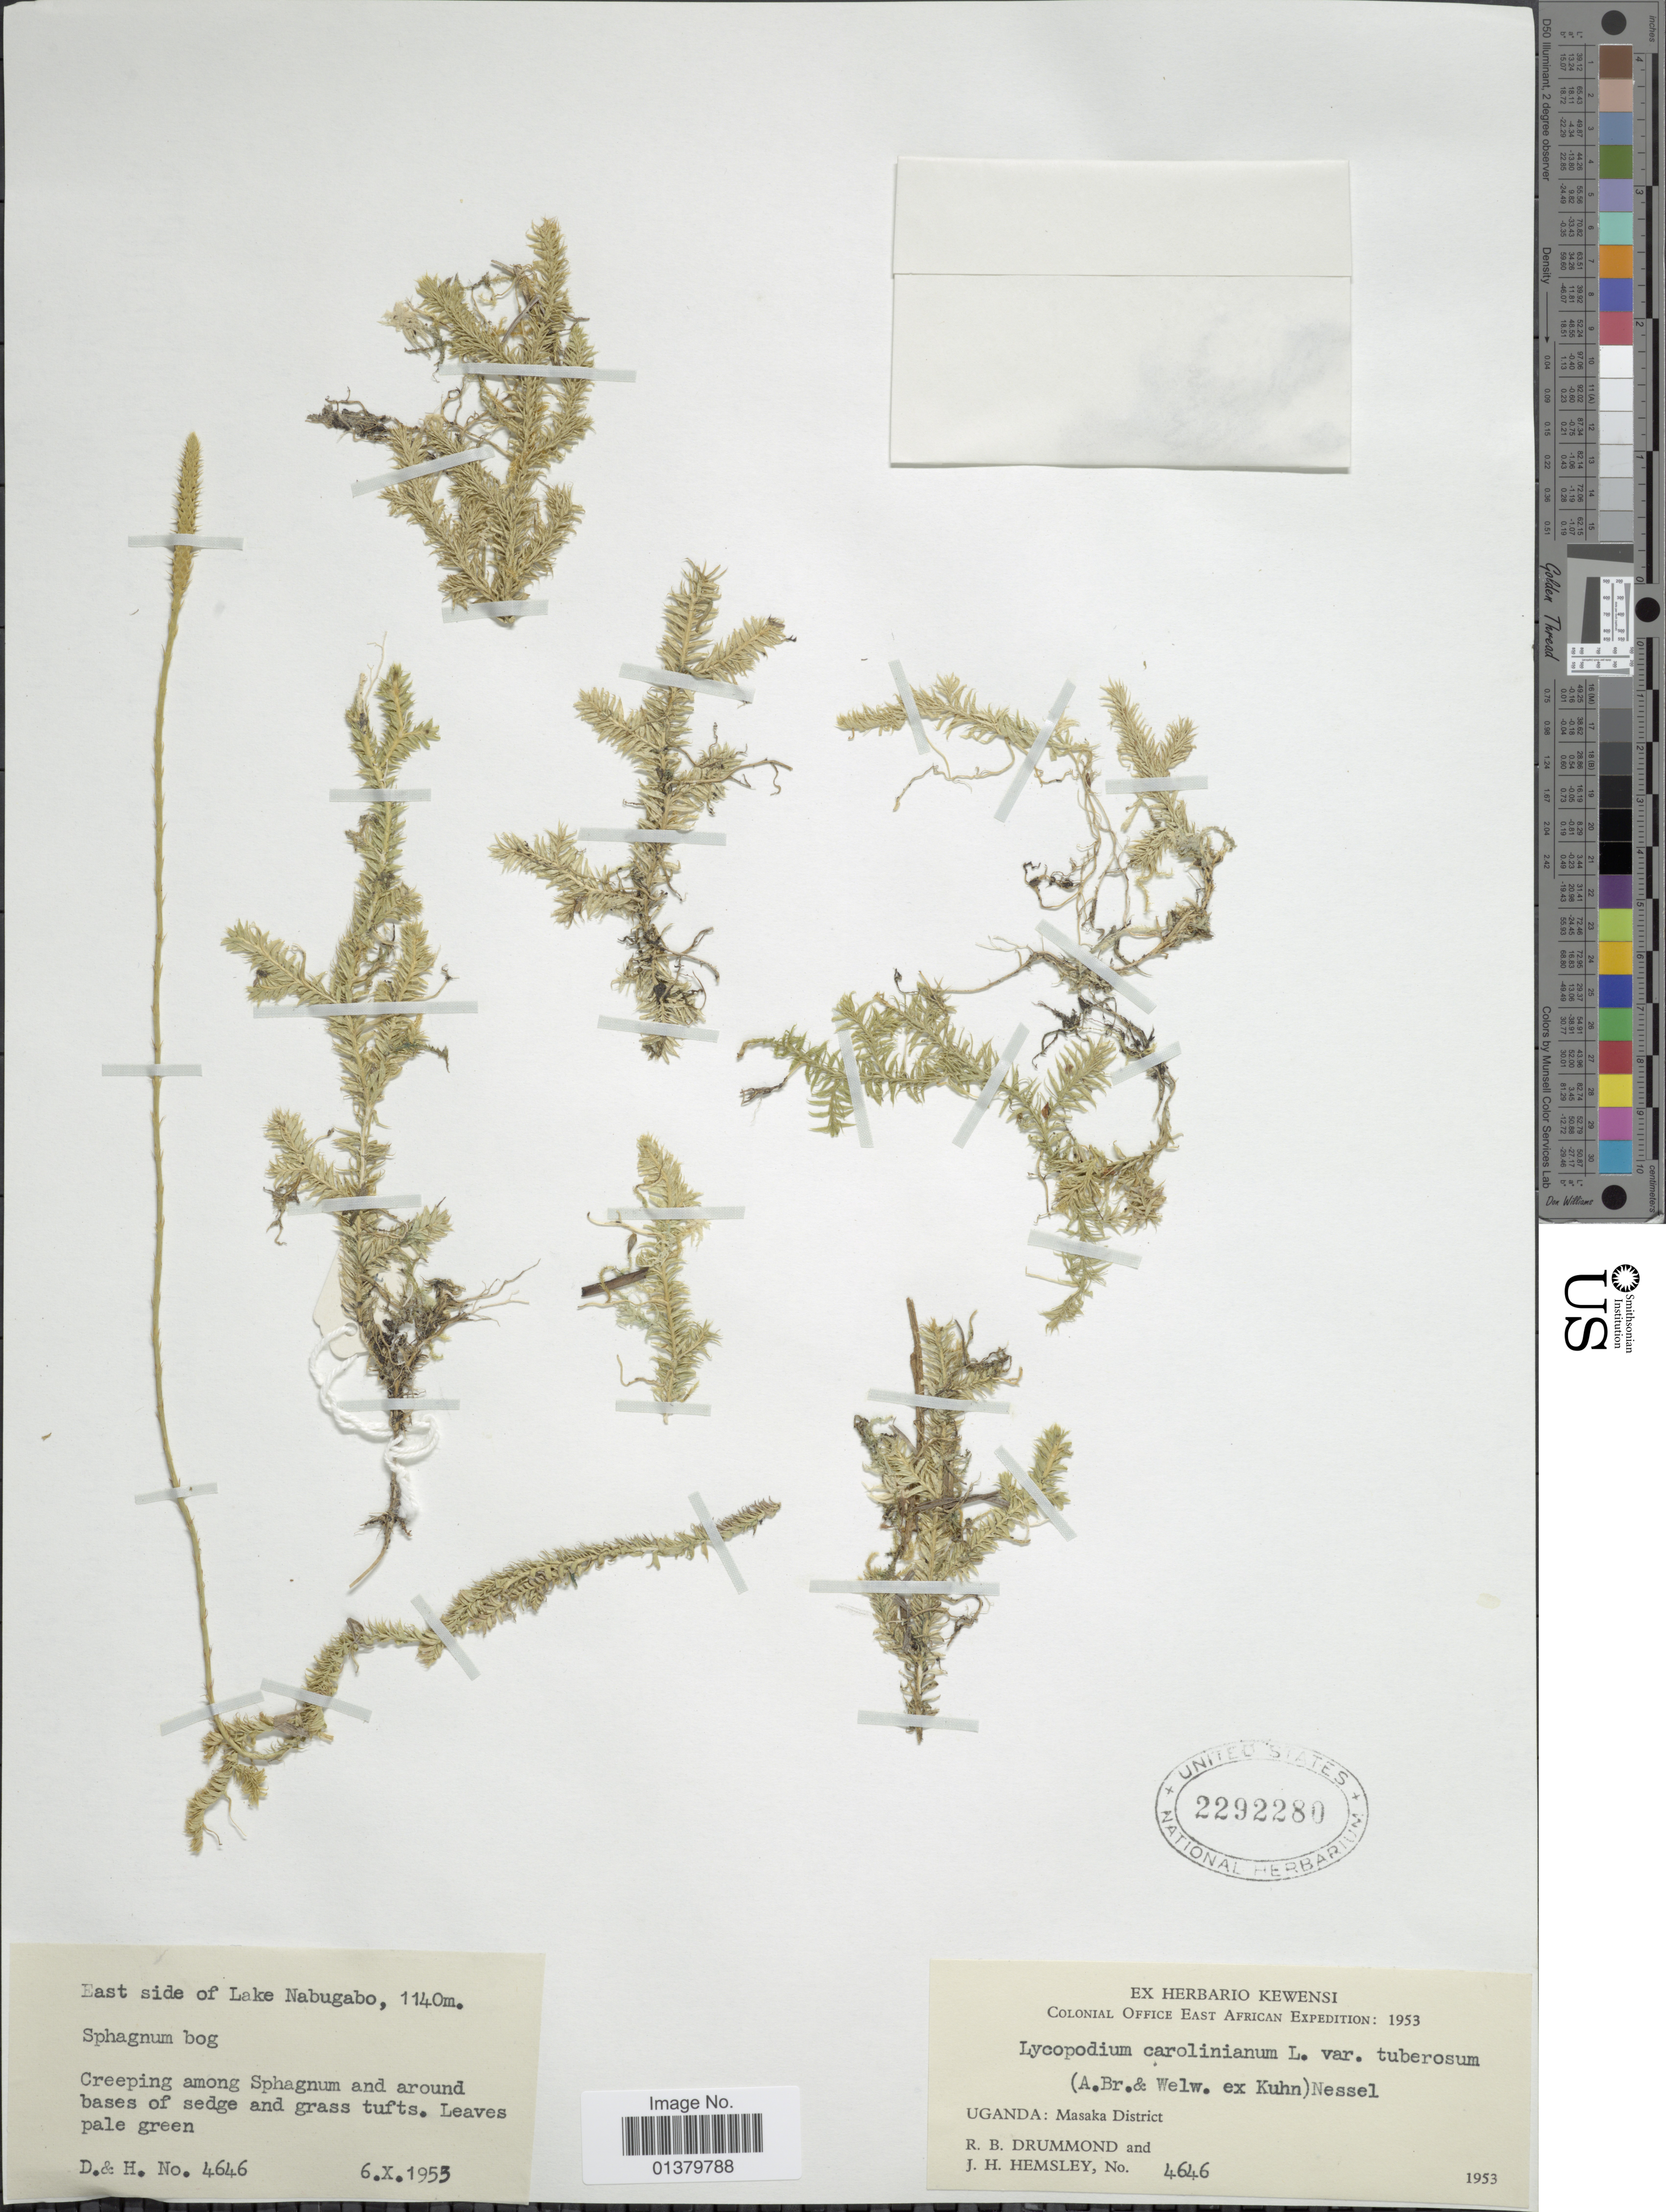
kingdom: Plantae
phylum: Tracheophyta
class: Lycopodiopsida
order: Lycopodiales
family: Lycopodiaceae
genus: Pseudolycopodiella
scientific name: Pseudolycopodiella caroliniana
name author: (L.) Holub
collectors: R. Drummond & J. H. Hemsley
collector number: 4646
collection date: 1953-10-06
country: Uganda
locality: Masaka District, East side of Lake Nabugabo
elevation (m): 1140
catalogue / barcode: US 2292280